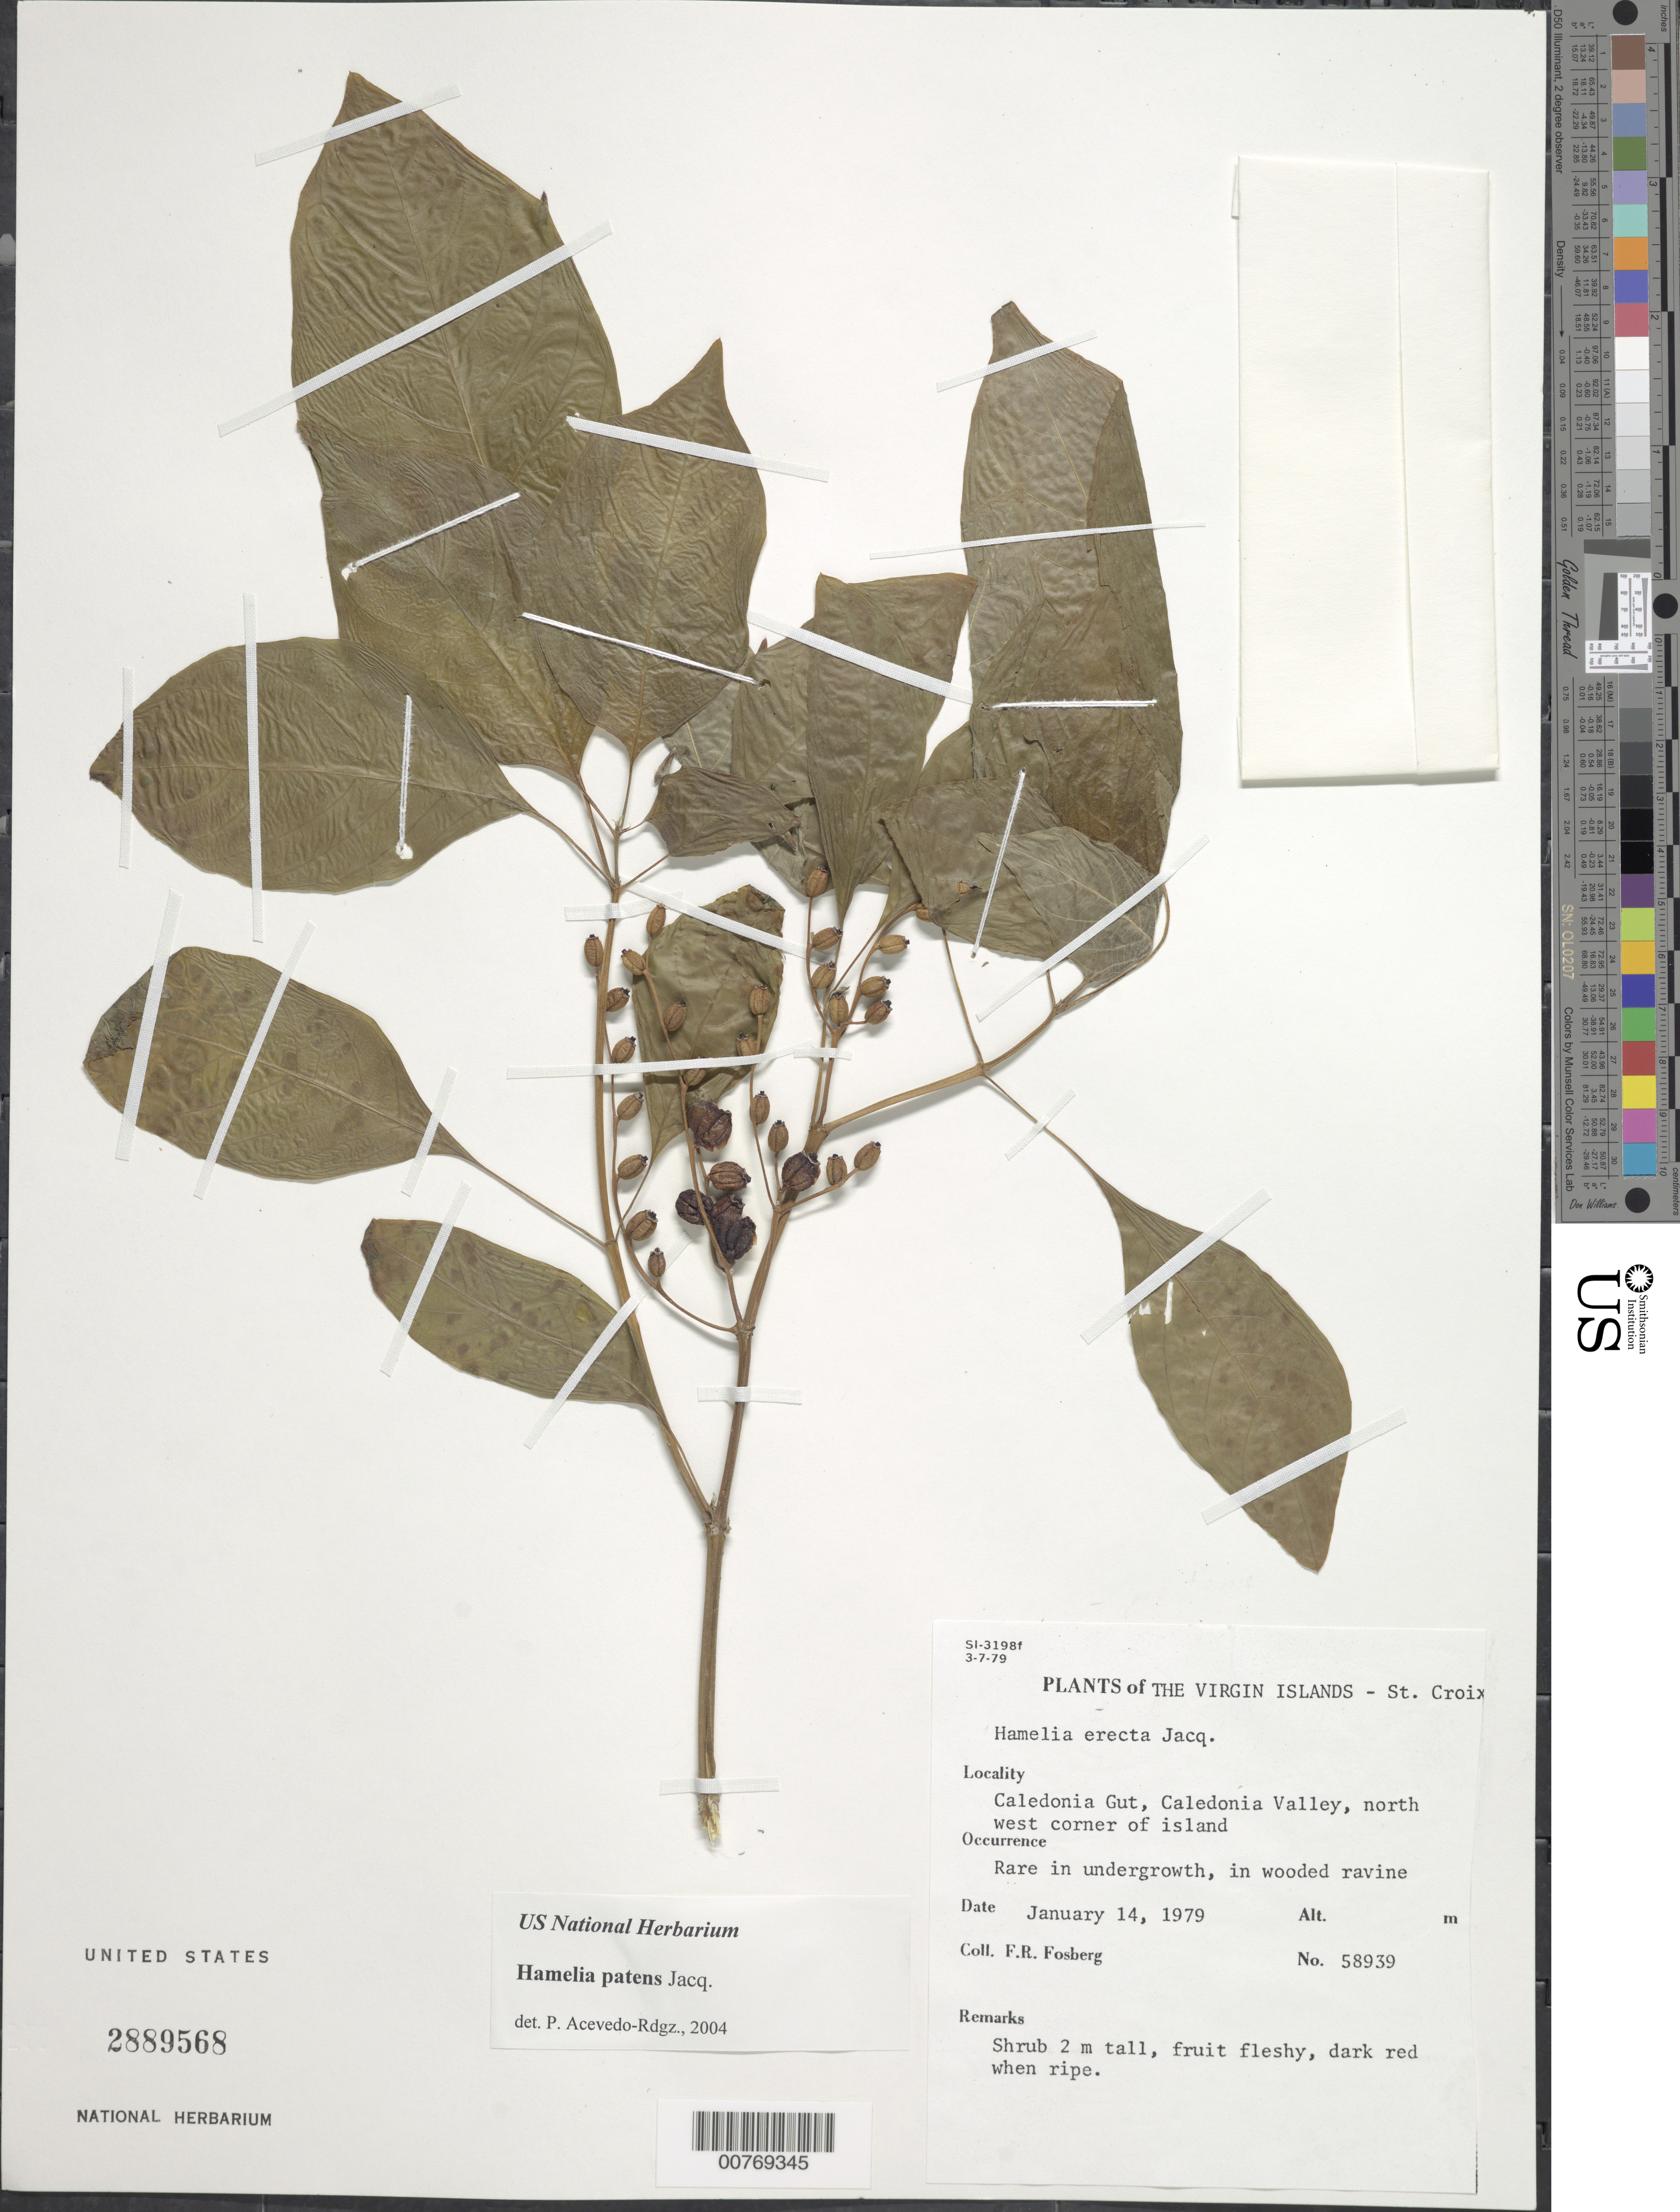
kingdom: Plantae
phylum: Tracheophyta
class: Magnoliopsida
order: Gentianales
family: Rubiaceae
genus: Hamelia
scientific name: Hamelia patens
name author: Jacq.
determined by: Acevedo-Rodríguez, P., (BOT), Smithsonian Institution - National Museum of Natural History (UNITED STATES)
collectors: F. R. Fosberg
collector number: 58939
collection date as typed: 14 Jan 1979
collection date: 1979-01-14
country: U.S. Virgin Islands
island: St. Croix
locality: Caledonia Gut, Caledonia Valley, northwest corner of island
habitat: Rare in undergrowth, in wooded ravine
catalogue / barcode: US 2889568